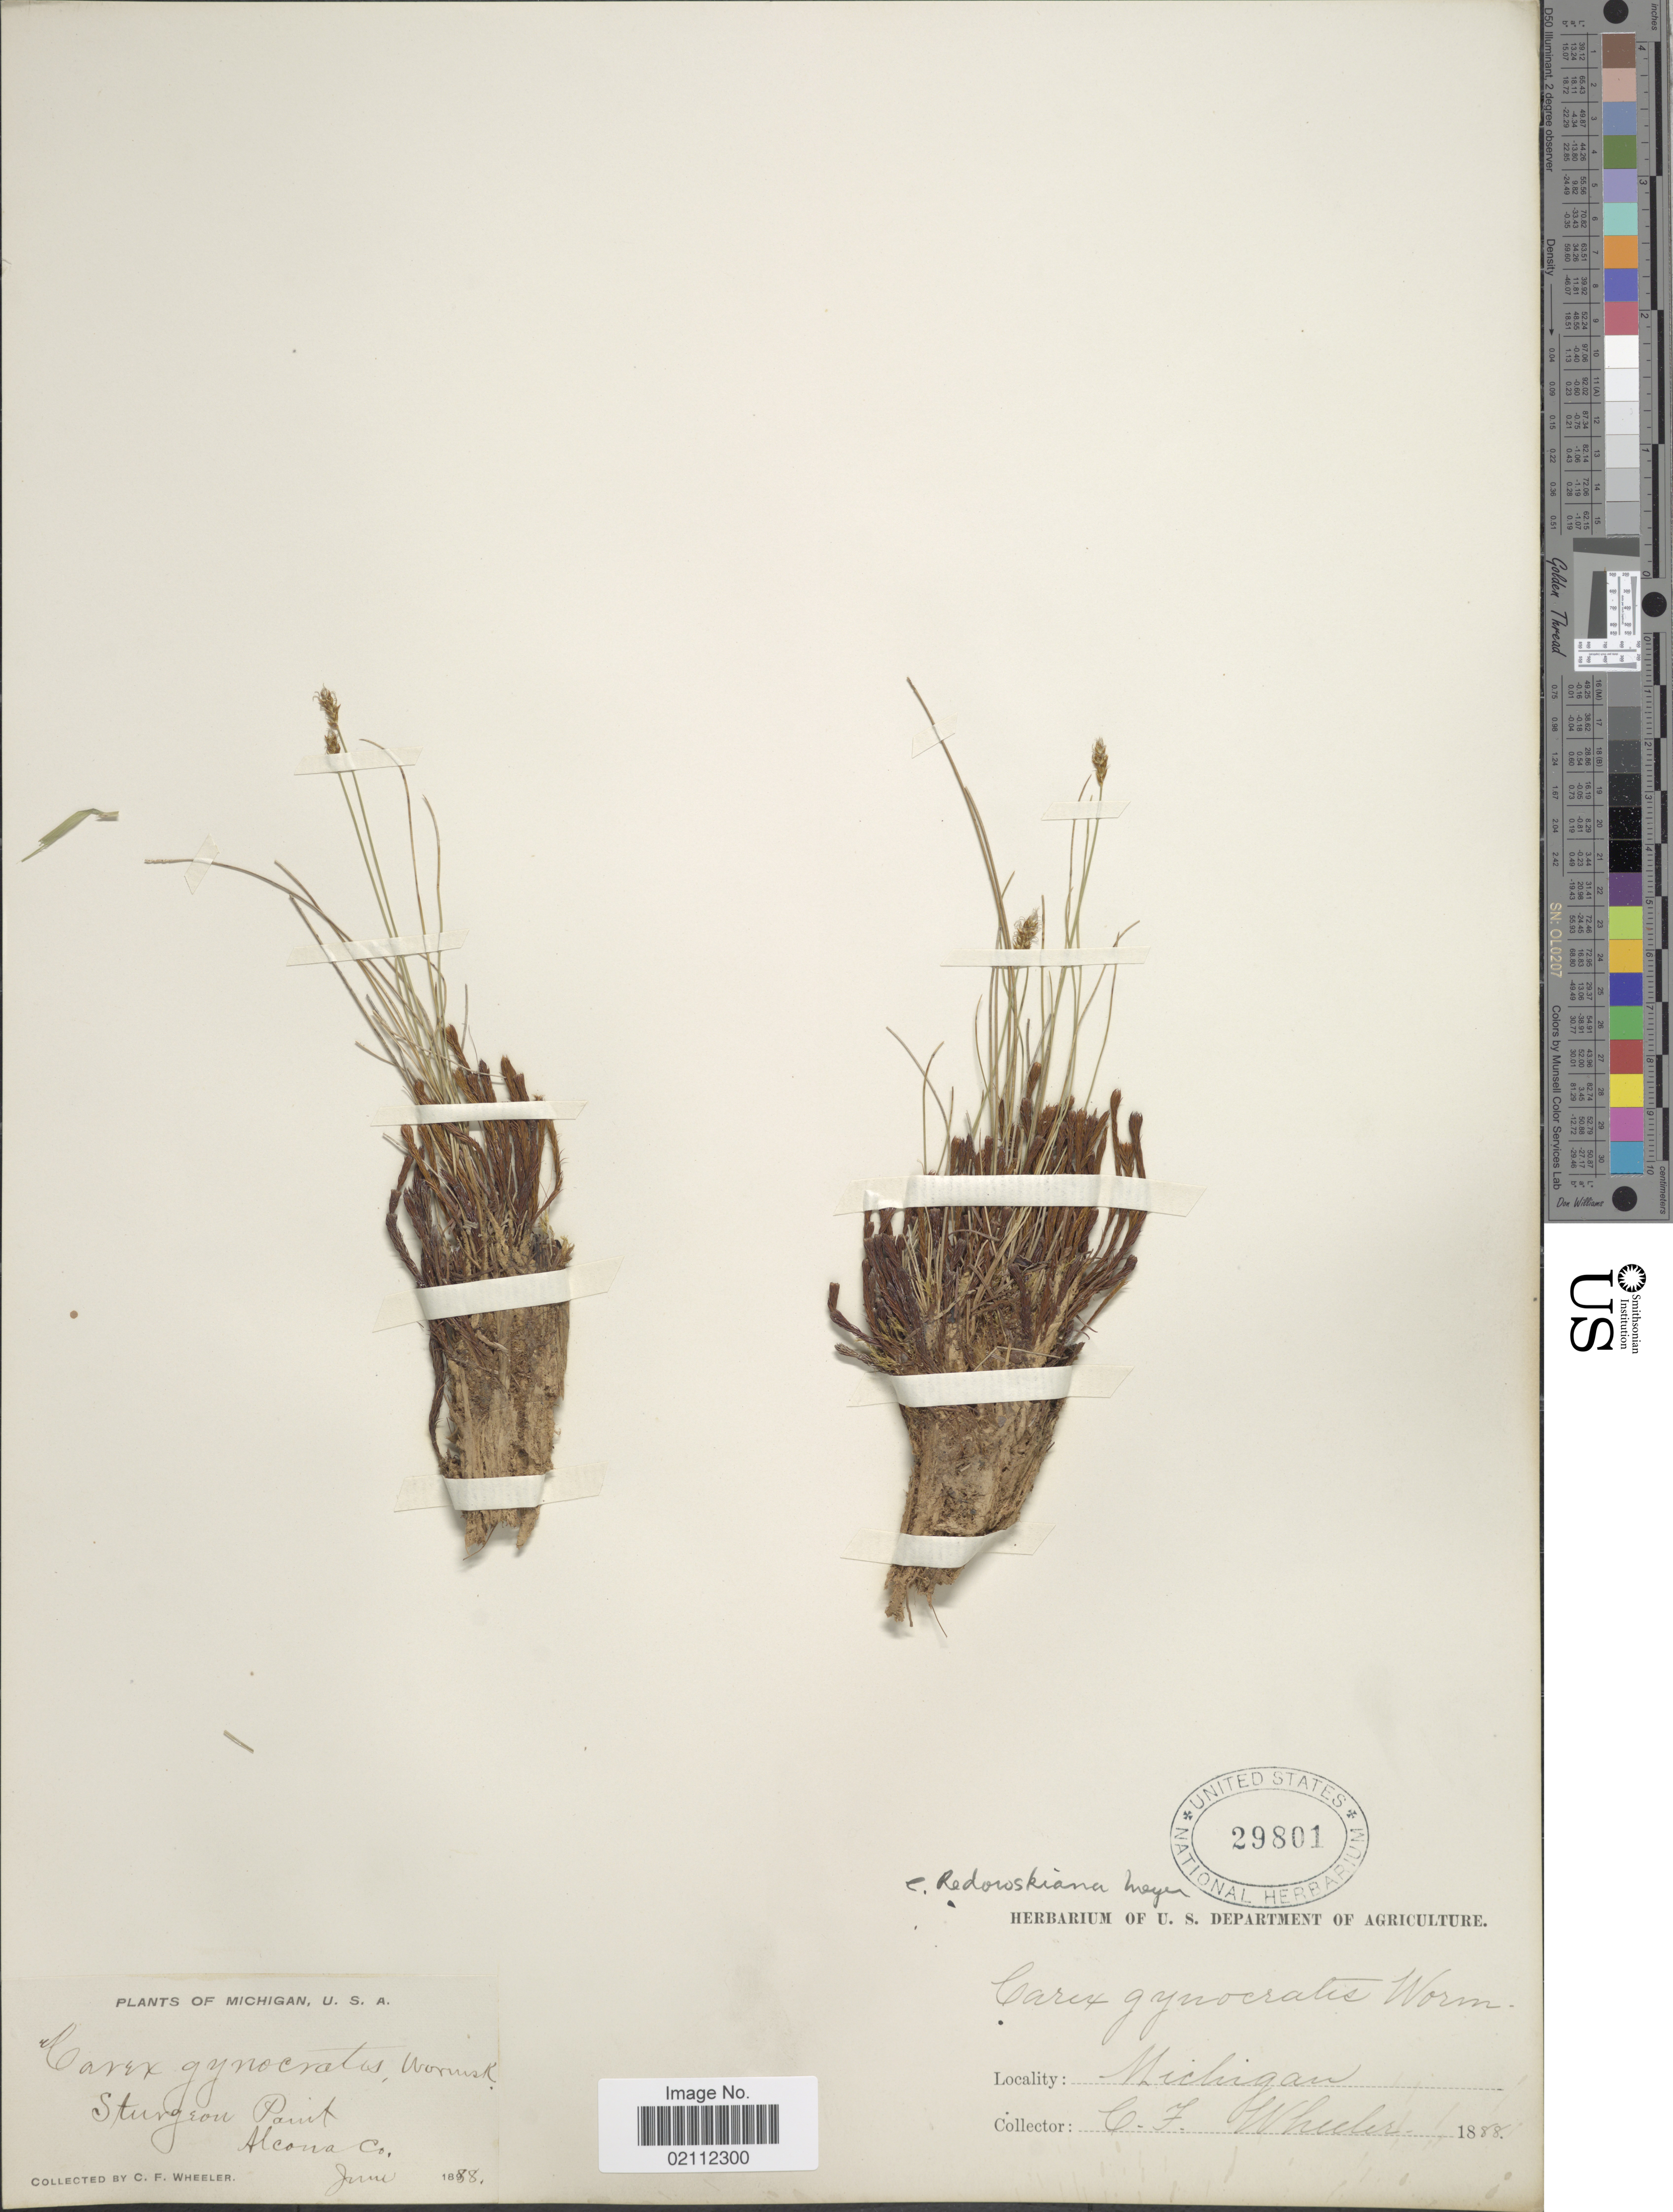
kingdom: Plantae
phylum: Tracheophyta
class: Liliopsida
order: Poales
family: Cyperaceae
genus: Carex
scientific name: Carex nardina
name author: (Hornem.) Fr.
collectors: C. Wheeler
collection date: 1888-06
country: United States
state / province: Michigan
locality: Sturgeon Point, Alcona Co.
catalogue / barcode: US 29801